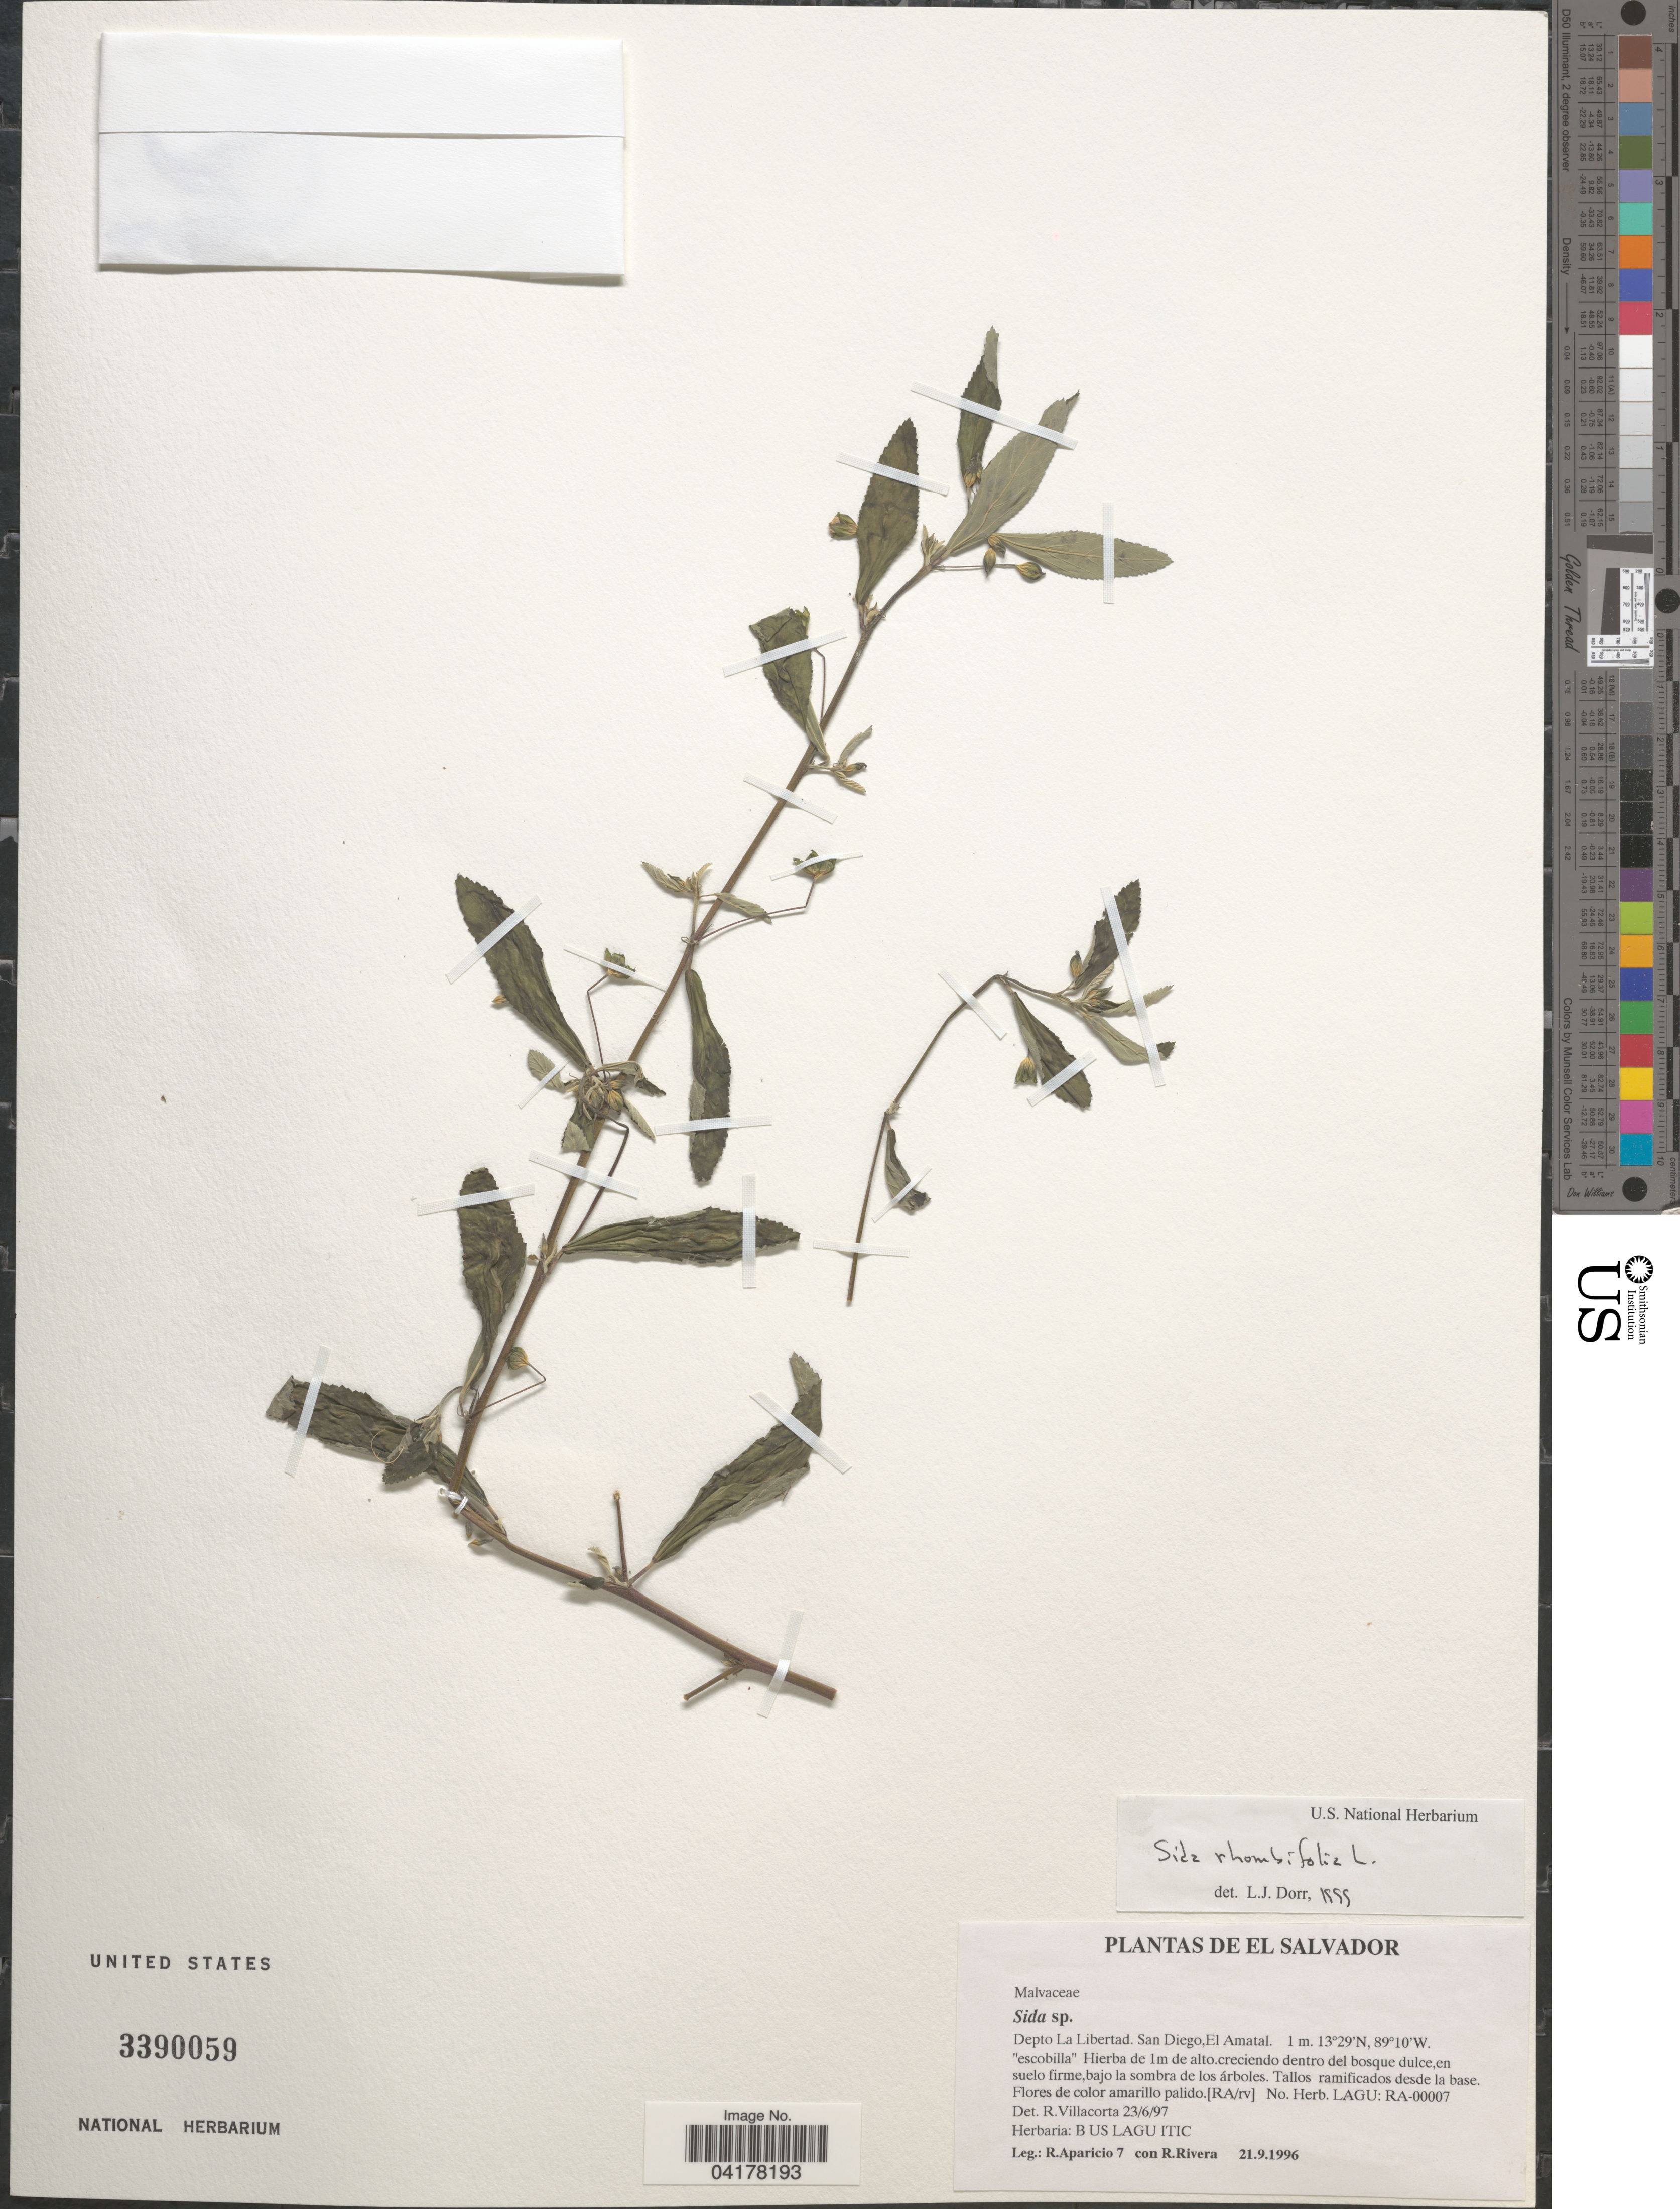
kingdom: Plantae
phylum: Tracheophyta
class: Magnoliopsida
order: Malvales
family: Malvaceae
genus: Sida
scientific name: Sida rhombifolia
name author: L.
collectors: R. Aparicio & R. Rivera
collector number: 7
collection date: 1996-09-21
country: El Salvador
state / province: La Libertad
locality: Depto La Libertad. San Diego,El Amatal.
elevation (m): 1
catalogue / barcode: US 3390059